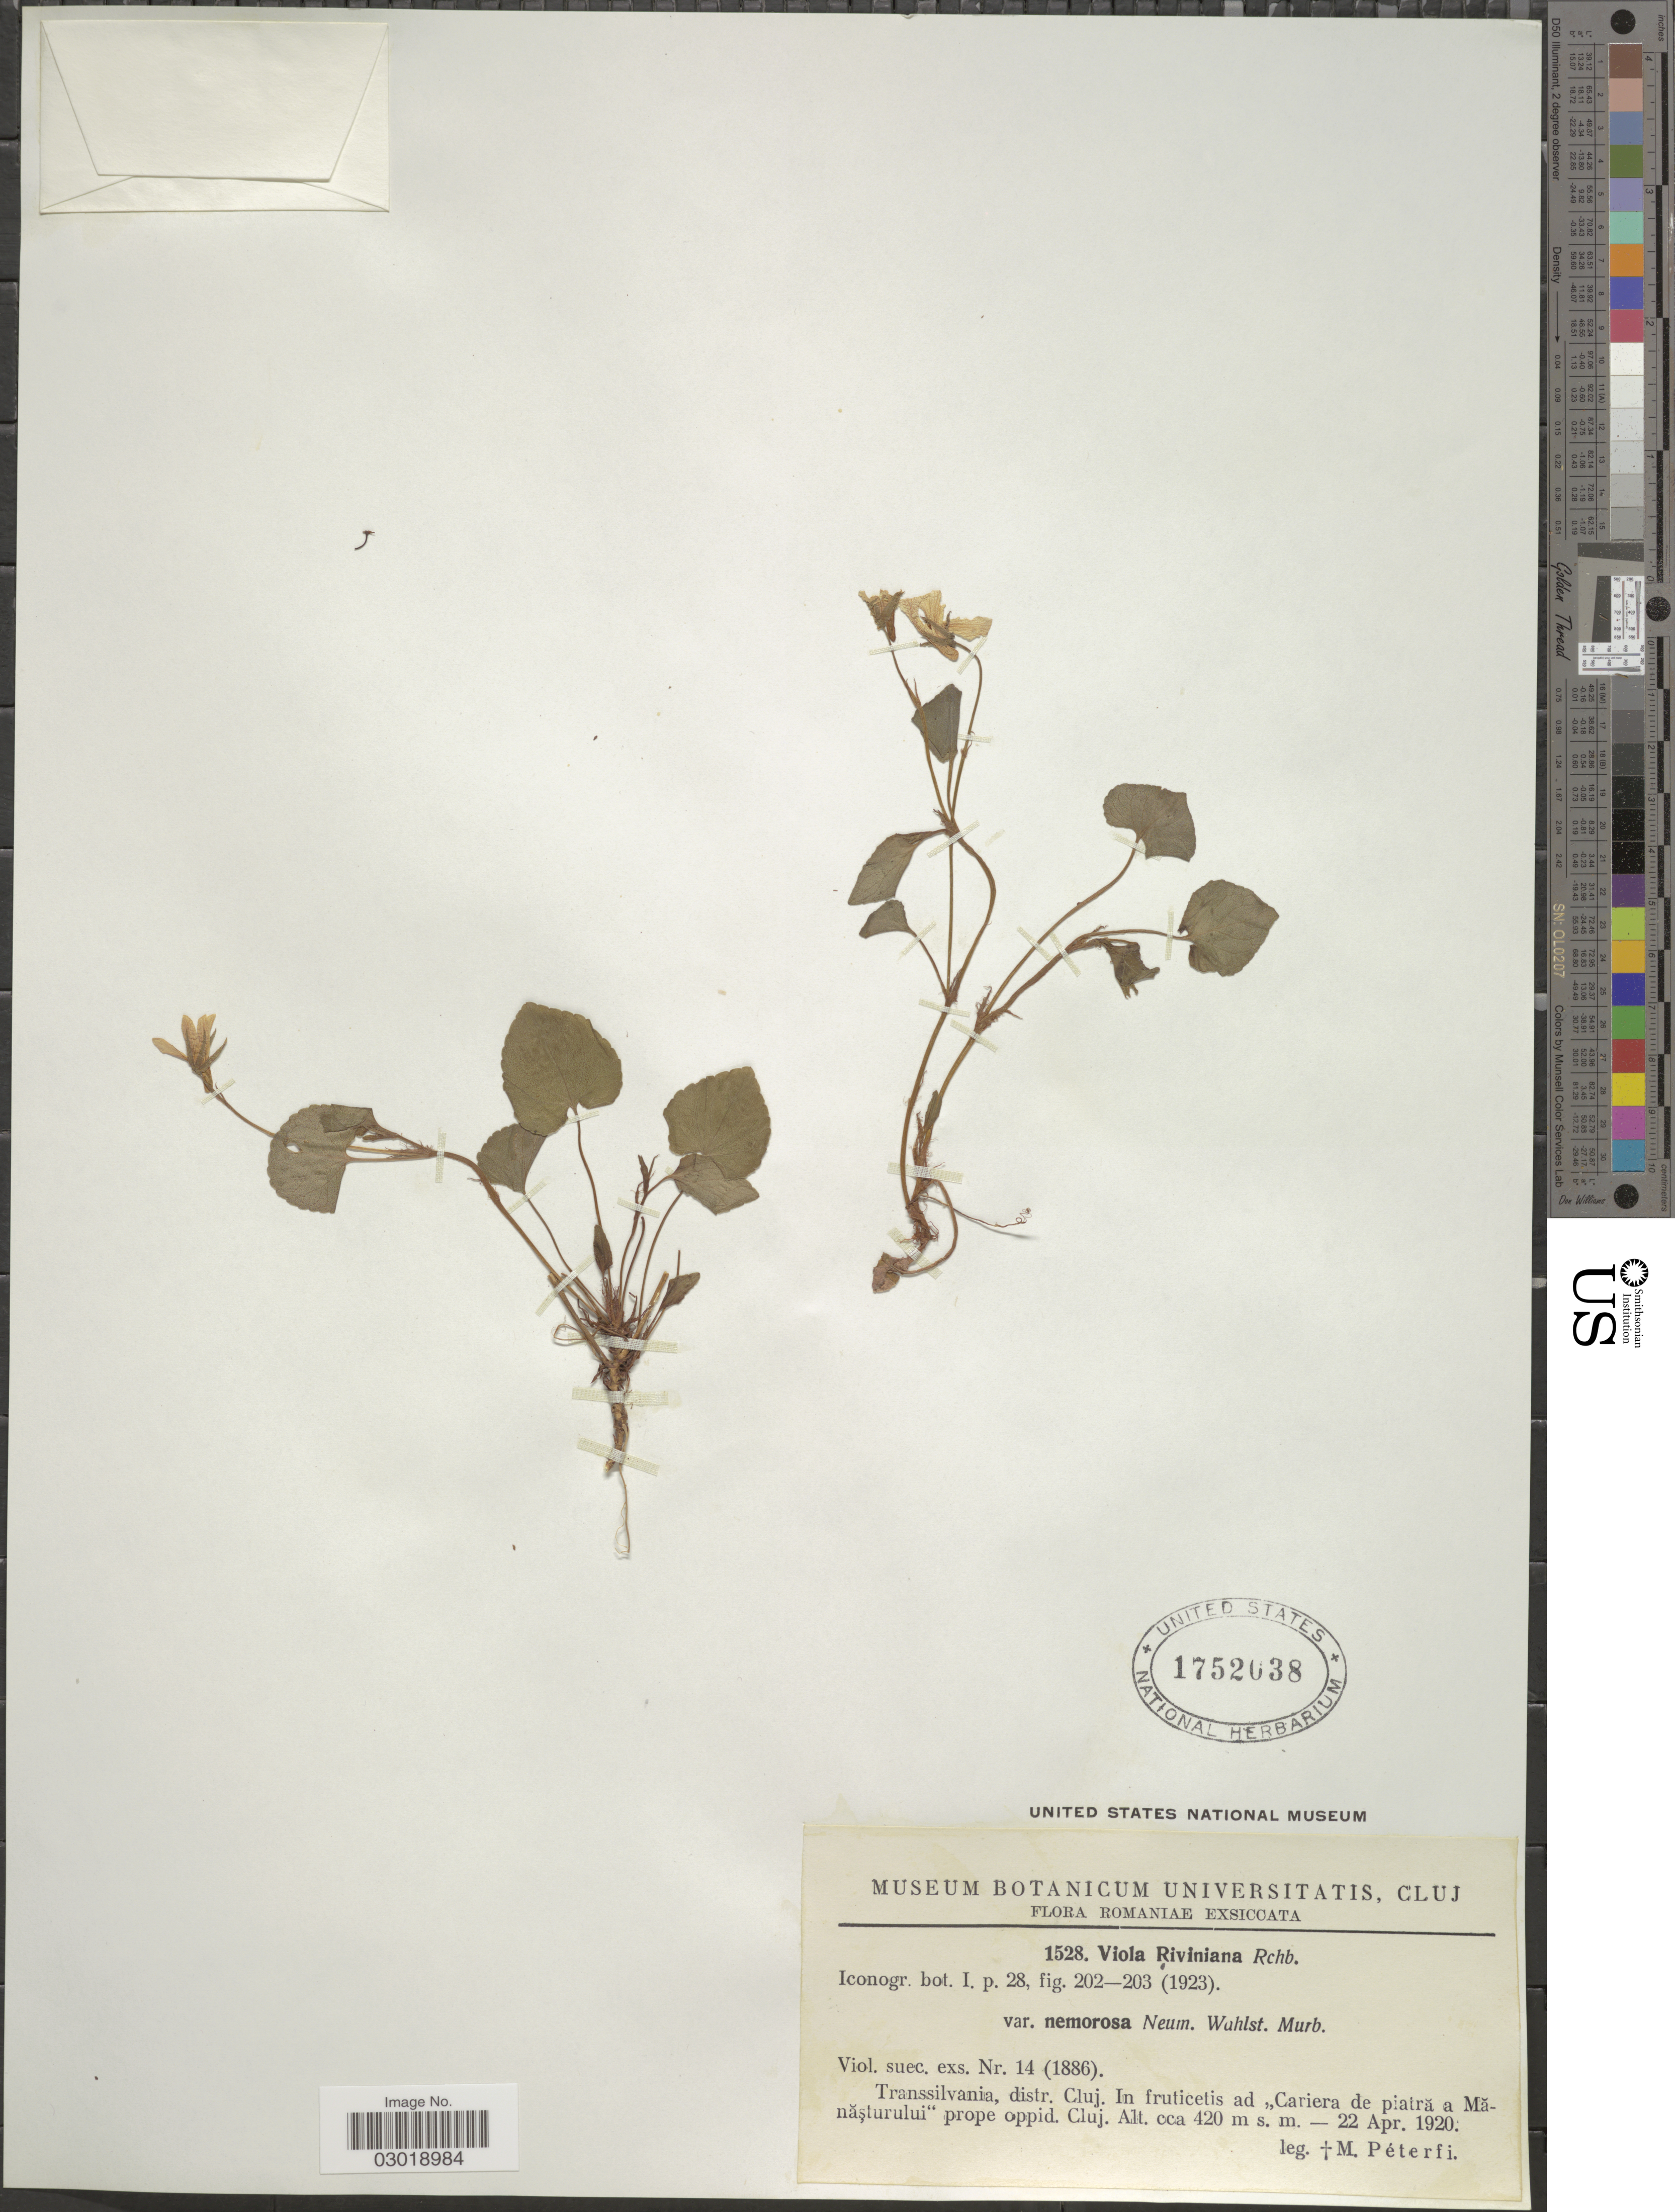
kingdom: Plantae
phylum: Tracheophyta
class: Magnoliopsida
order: Malpighiales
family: Violaceae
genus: Viola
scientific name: Viola riviniana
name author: Rchb.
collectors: M. Péterfi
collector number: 1528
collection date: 1920-04-22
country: Romania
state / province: Cluj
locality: Transsilvania, distr. Cluj. "Cariera de piatra a Manasturului" prope oppid. Cluj.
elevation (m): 420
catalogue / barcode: US 1752038